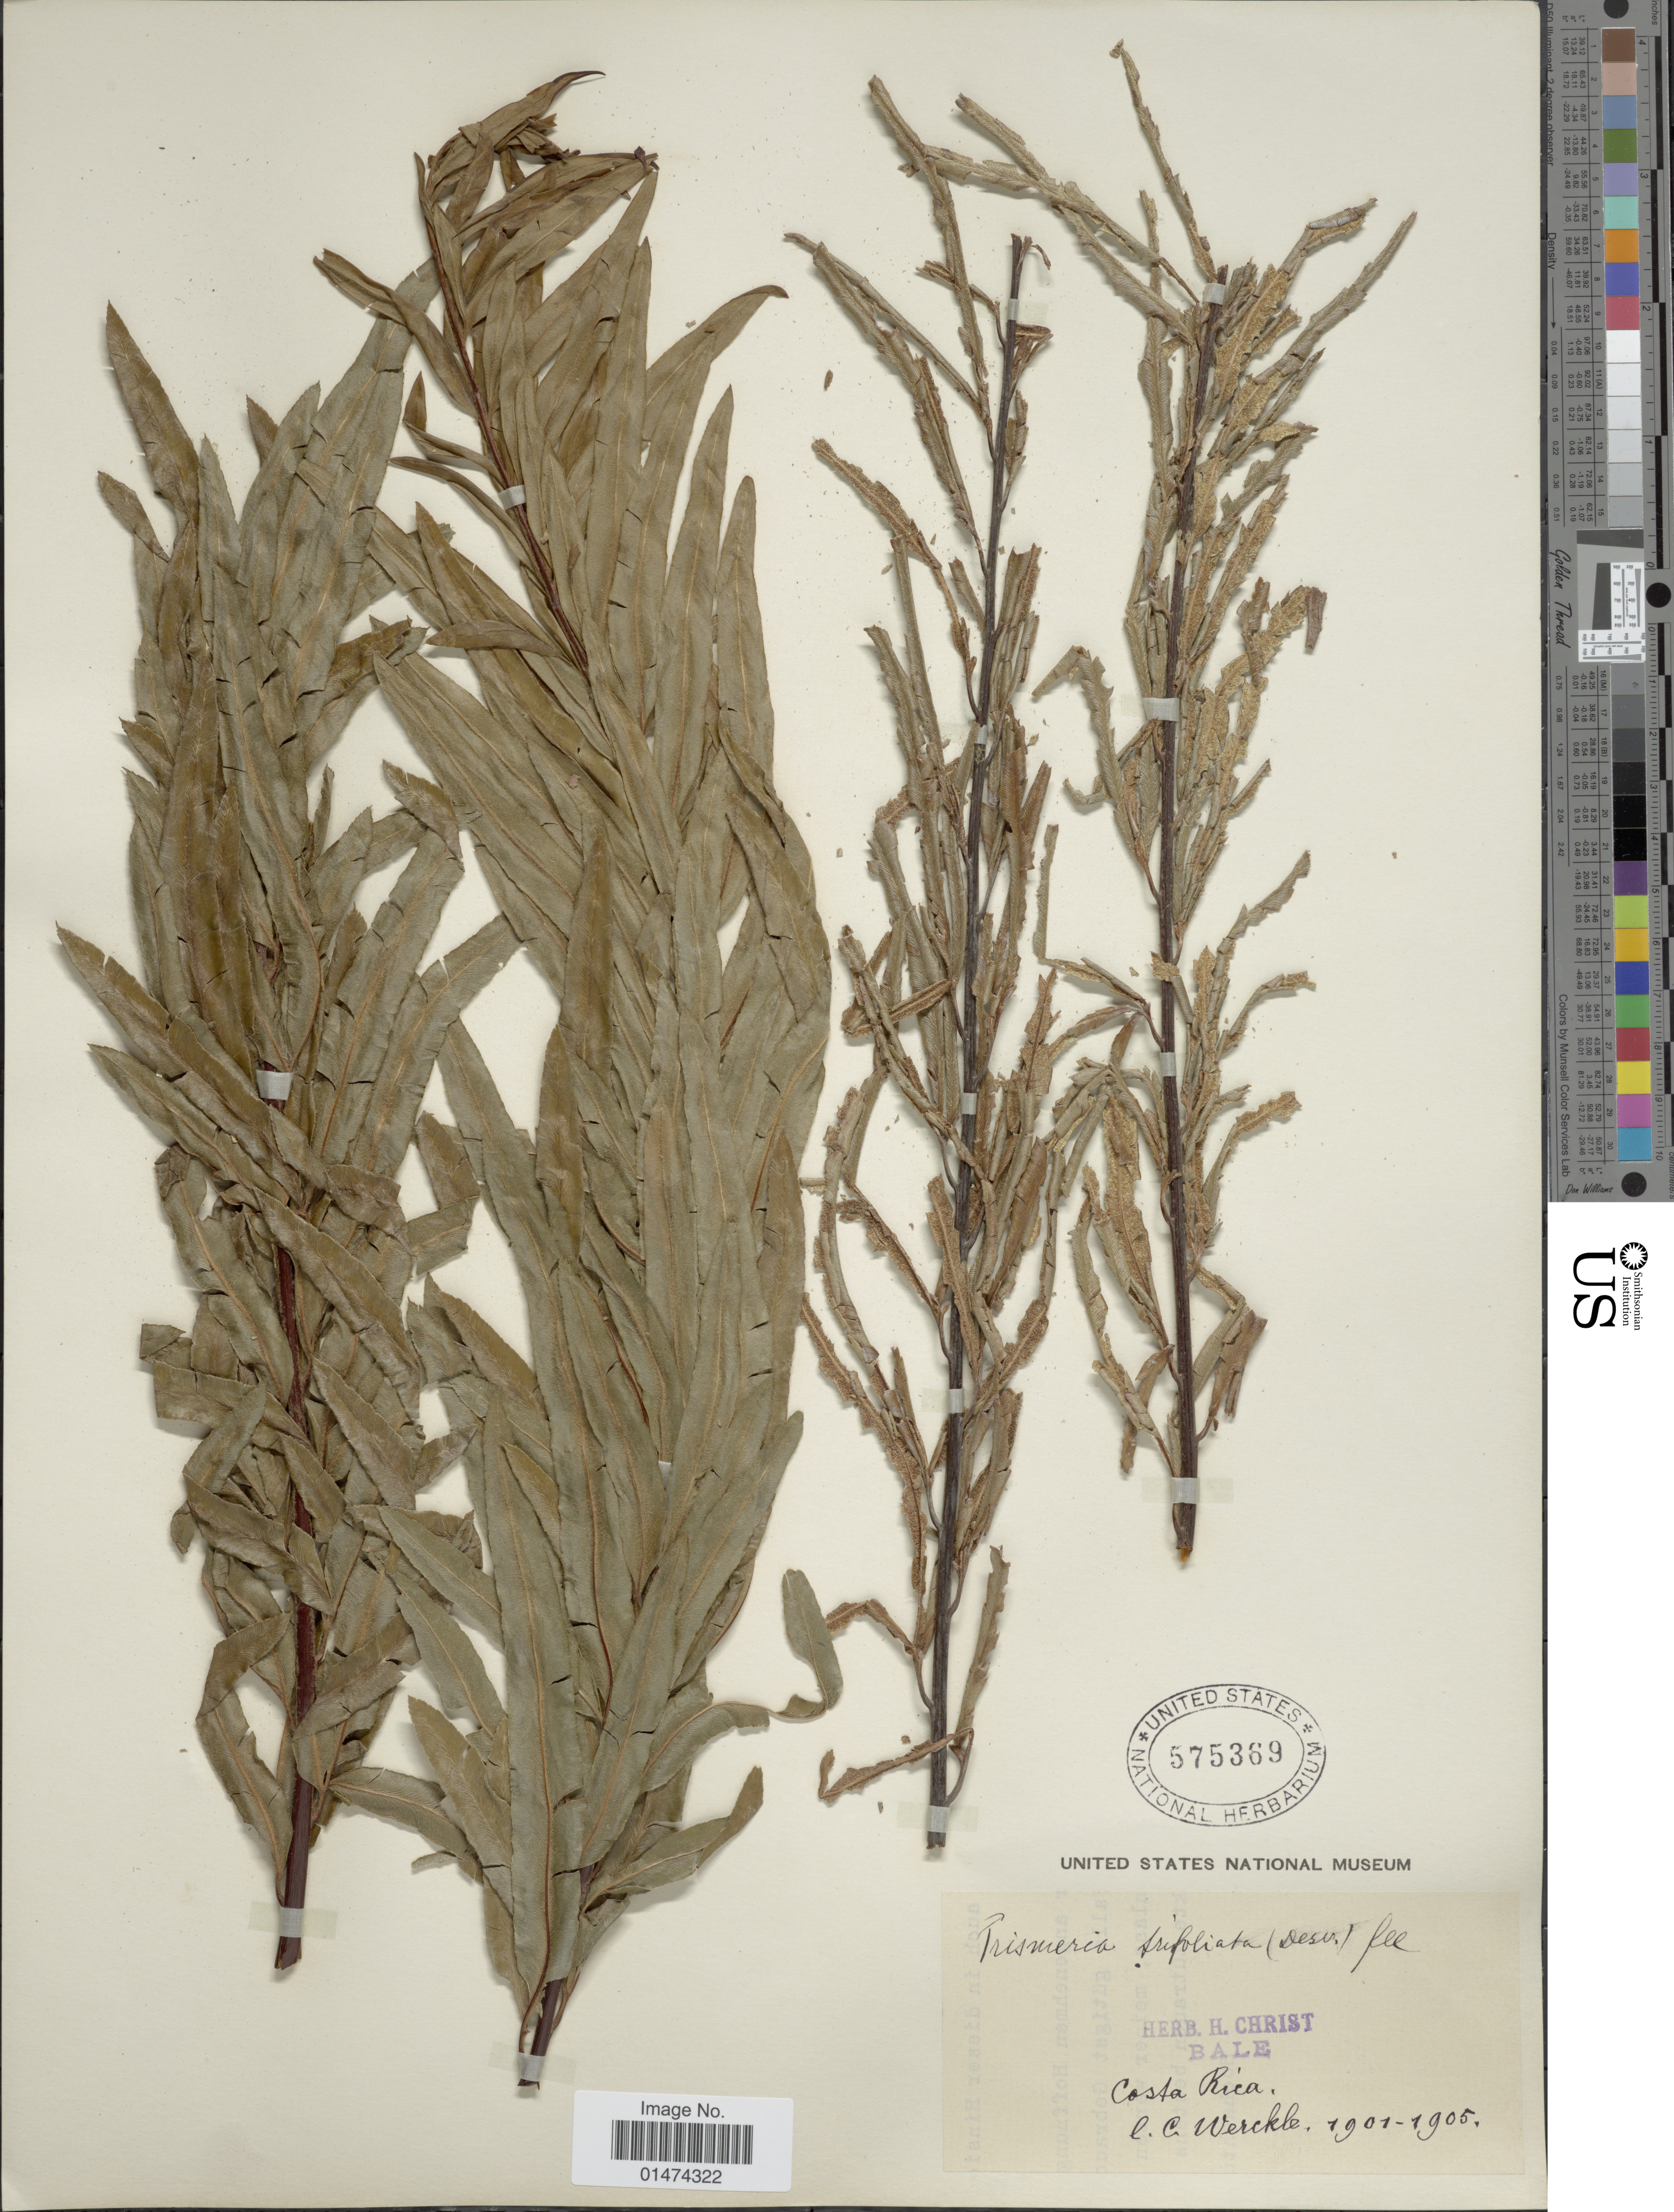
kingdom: Plantae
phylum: Tracheophyta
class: Polypodiopsida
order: Polypodiales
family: Pteridaceae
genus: Pityrogramma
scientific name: Pityrogramma trifoliata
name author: (L.) R.M. Tryon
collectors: C. C Wercklé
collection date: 1901/1905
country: Costa Rica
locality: Costa Rica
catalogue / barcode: US 575369